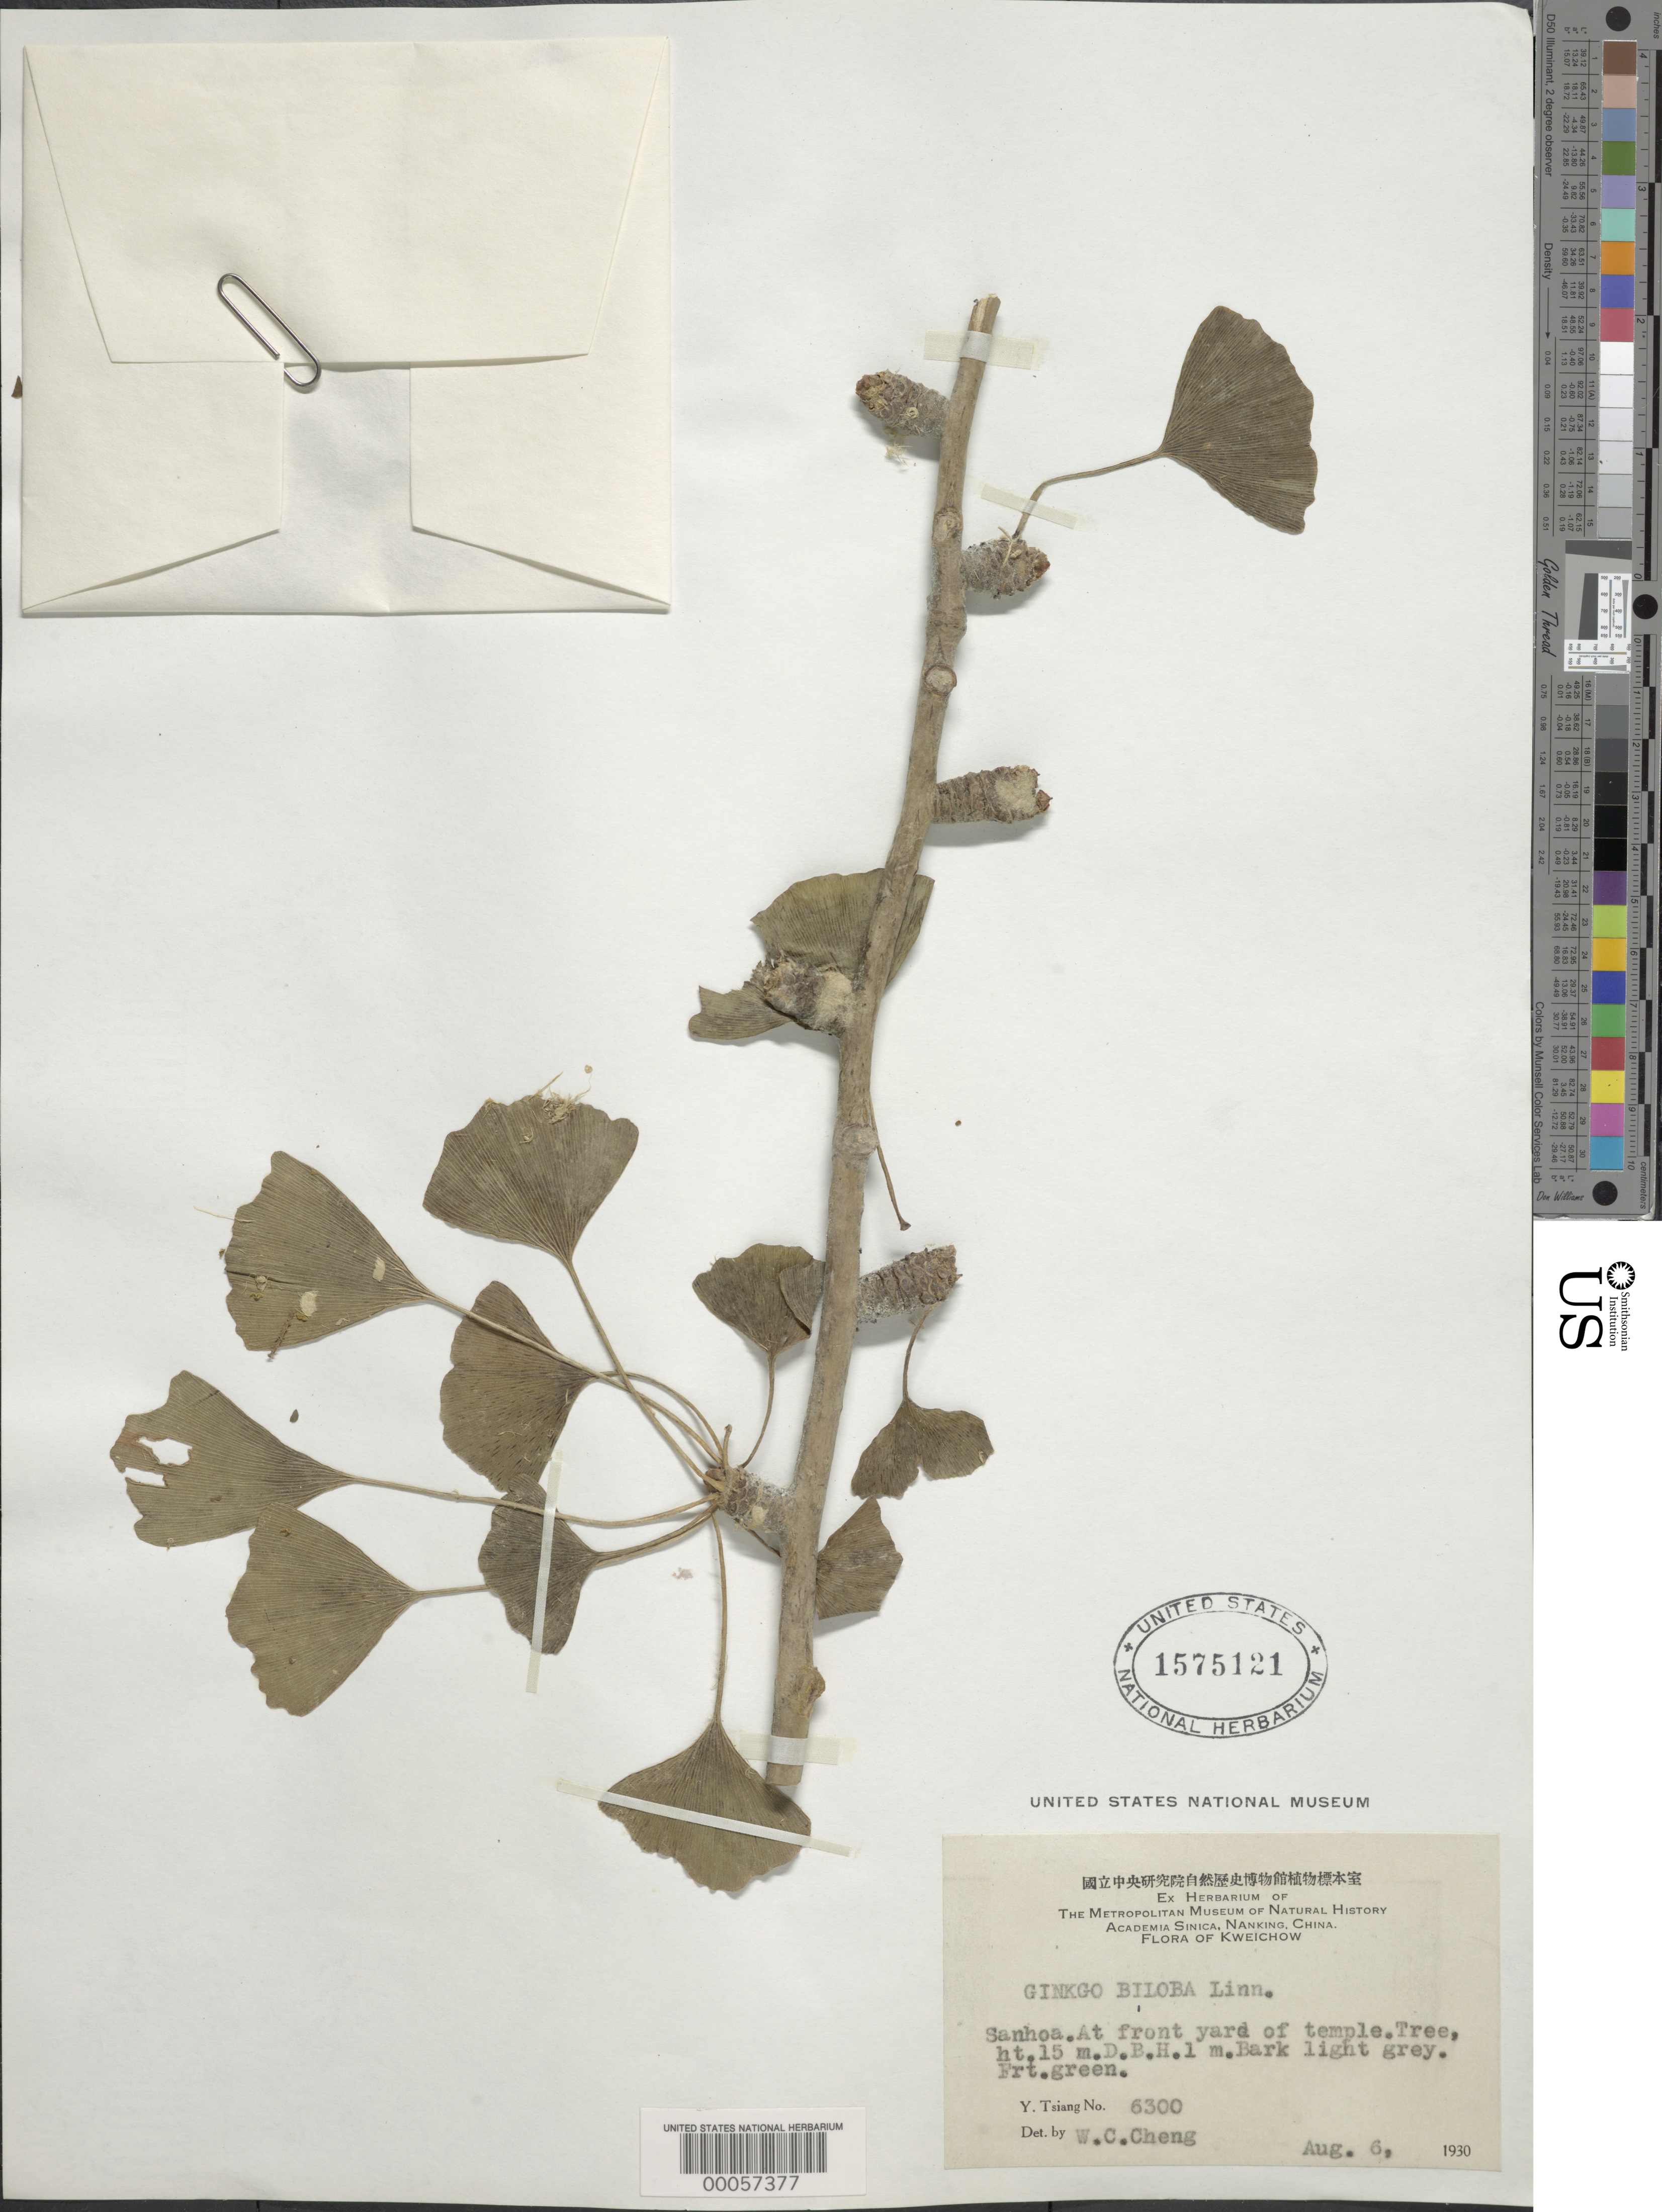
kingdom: Plantae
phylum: Tracheophyta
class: Ginkgoopsida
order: Ginkgoales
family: Ginkgoaceae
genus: Ginkgo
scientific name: Ginkgo biloba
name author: L.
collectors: Y. Tsiang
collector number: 6300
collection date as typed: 06 Aug 1930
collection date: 1930-08-06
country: China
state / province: Guizhou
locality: Sanhoa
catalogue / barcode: US 1575121